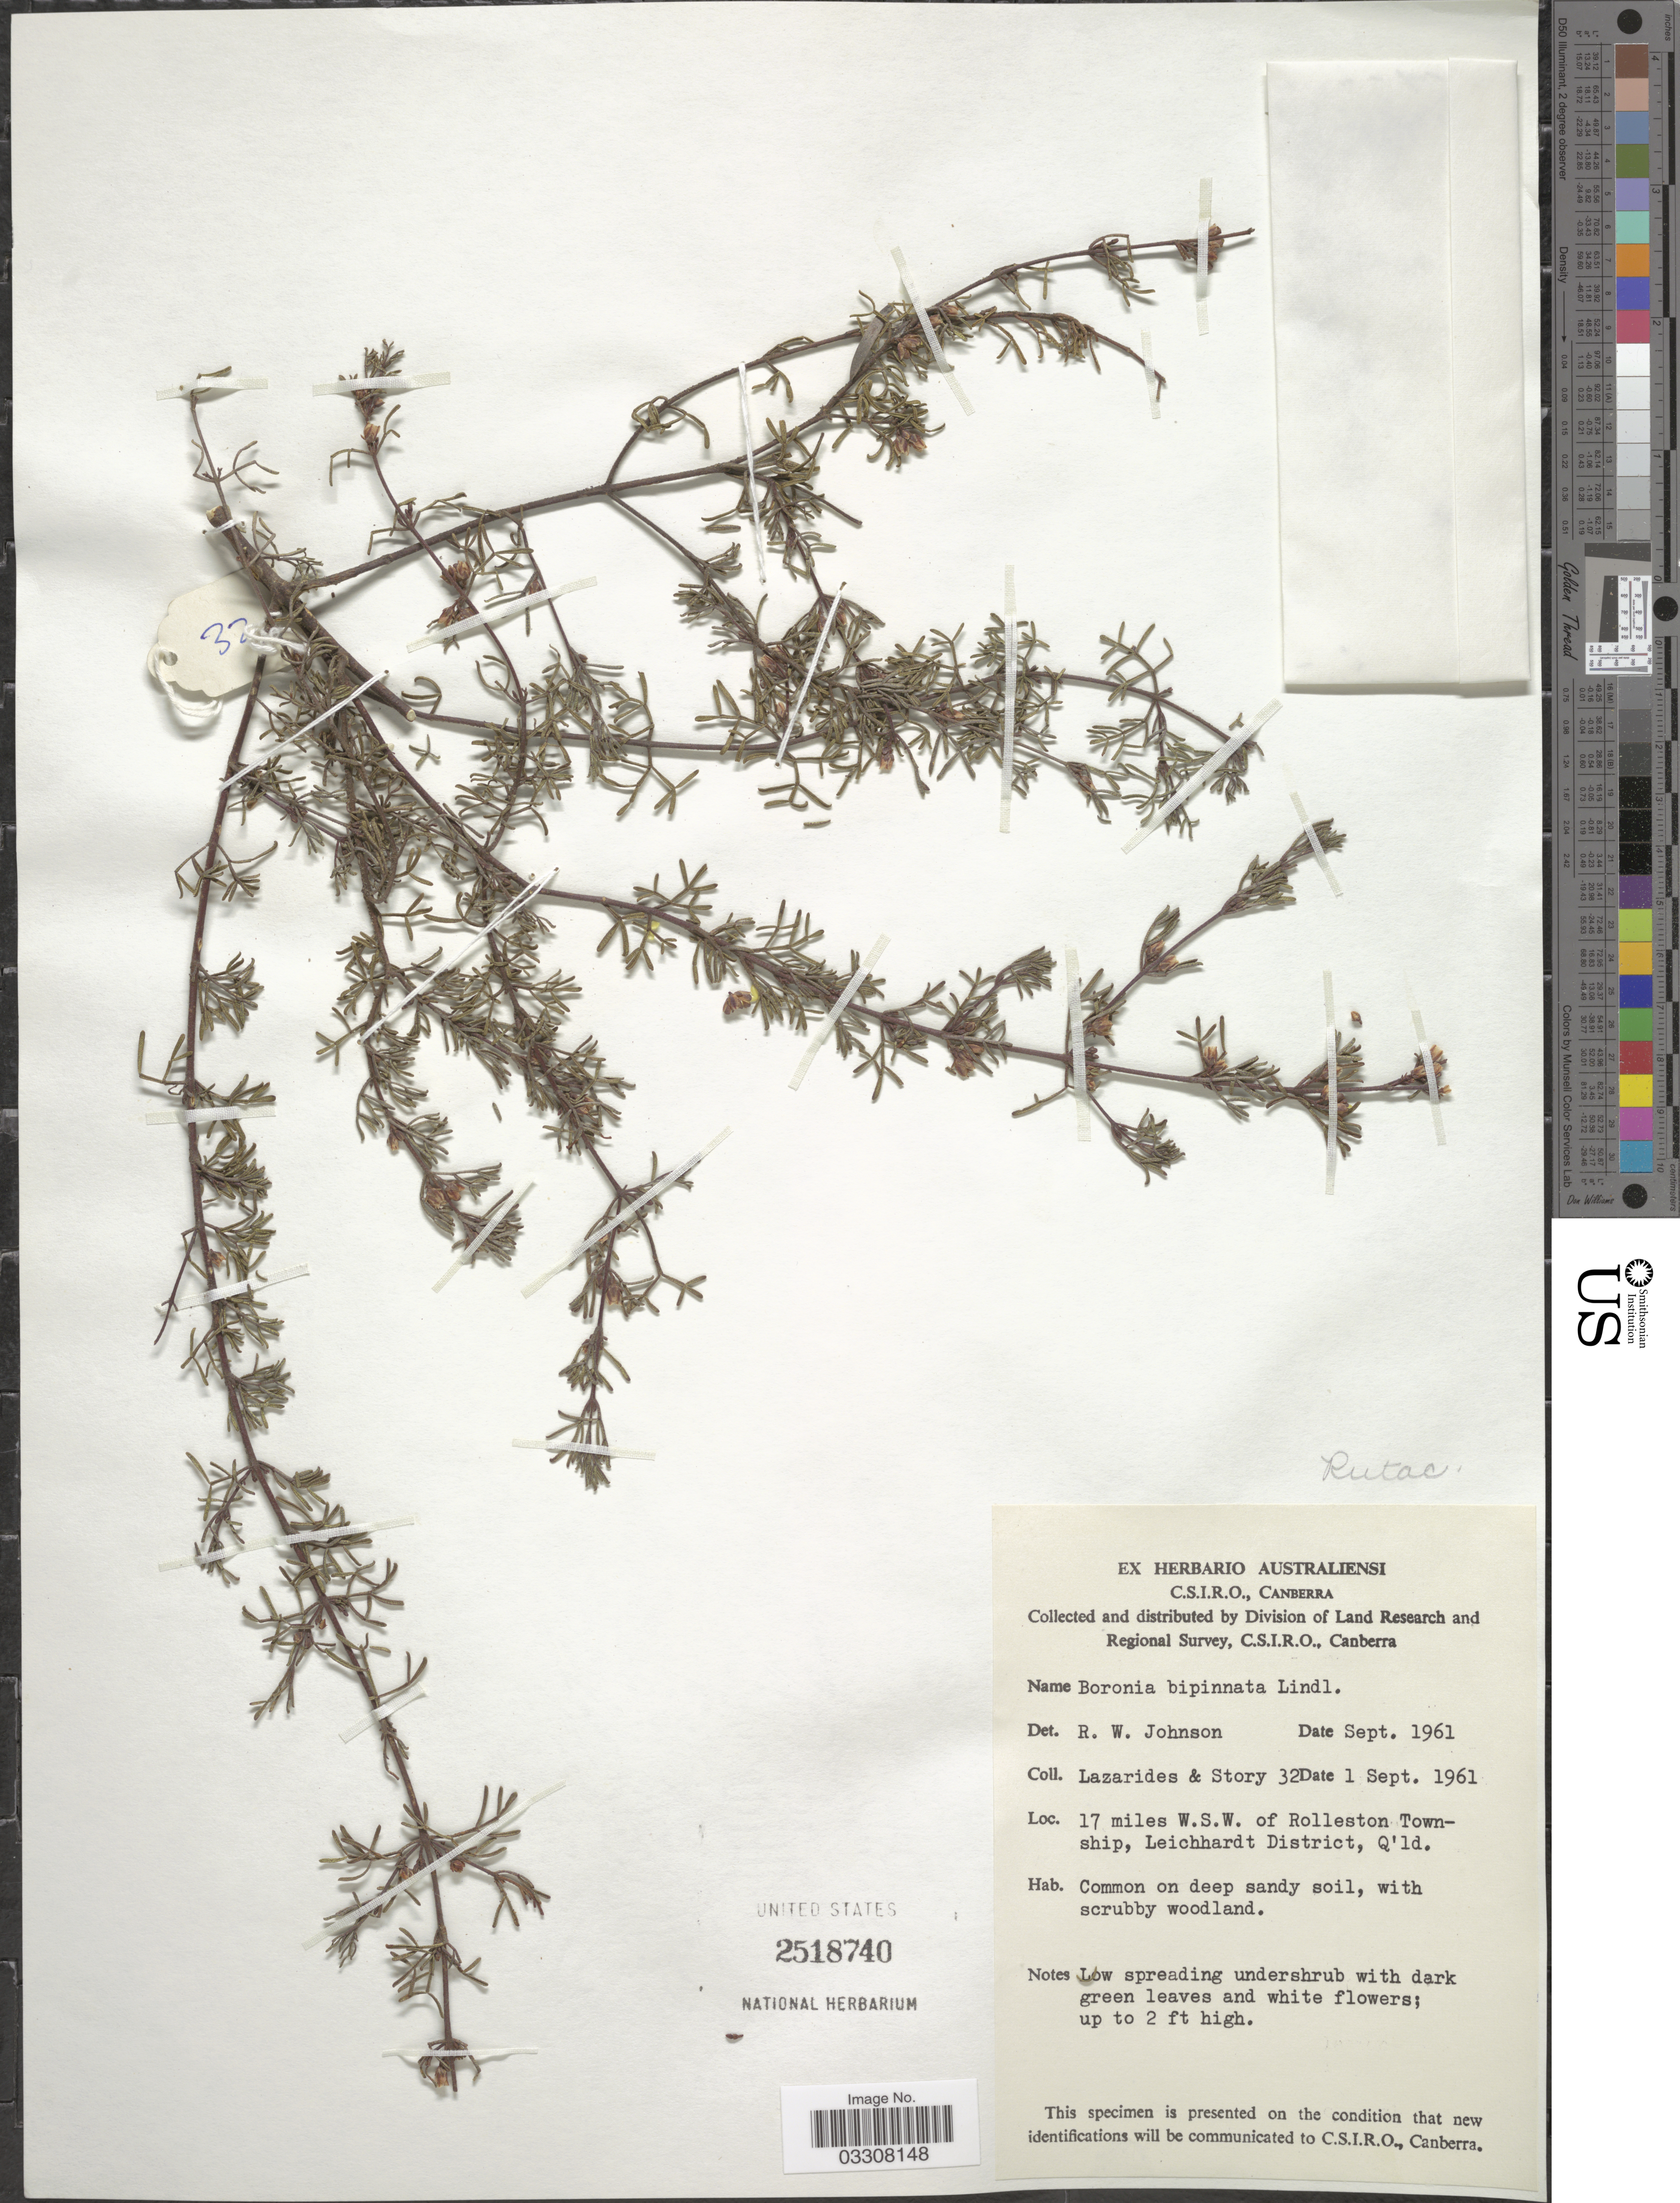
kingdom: Plantae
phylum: Tracheophyta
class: Magnoliopsida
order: Sapindales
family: Rutaceae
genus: Cyanothamnus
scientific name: Cyanothamnus occidentalis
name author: (Duretto) Duretto & Heslewood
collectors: M. Lazarides & -. Story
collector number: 32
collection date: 1961-09-01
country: Australia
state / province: Queensland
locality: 17 miles W.S.W. of Rolleston Township, Leichhardt District, Q'ld.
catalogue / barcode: US 2518740